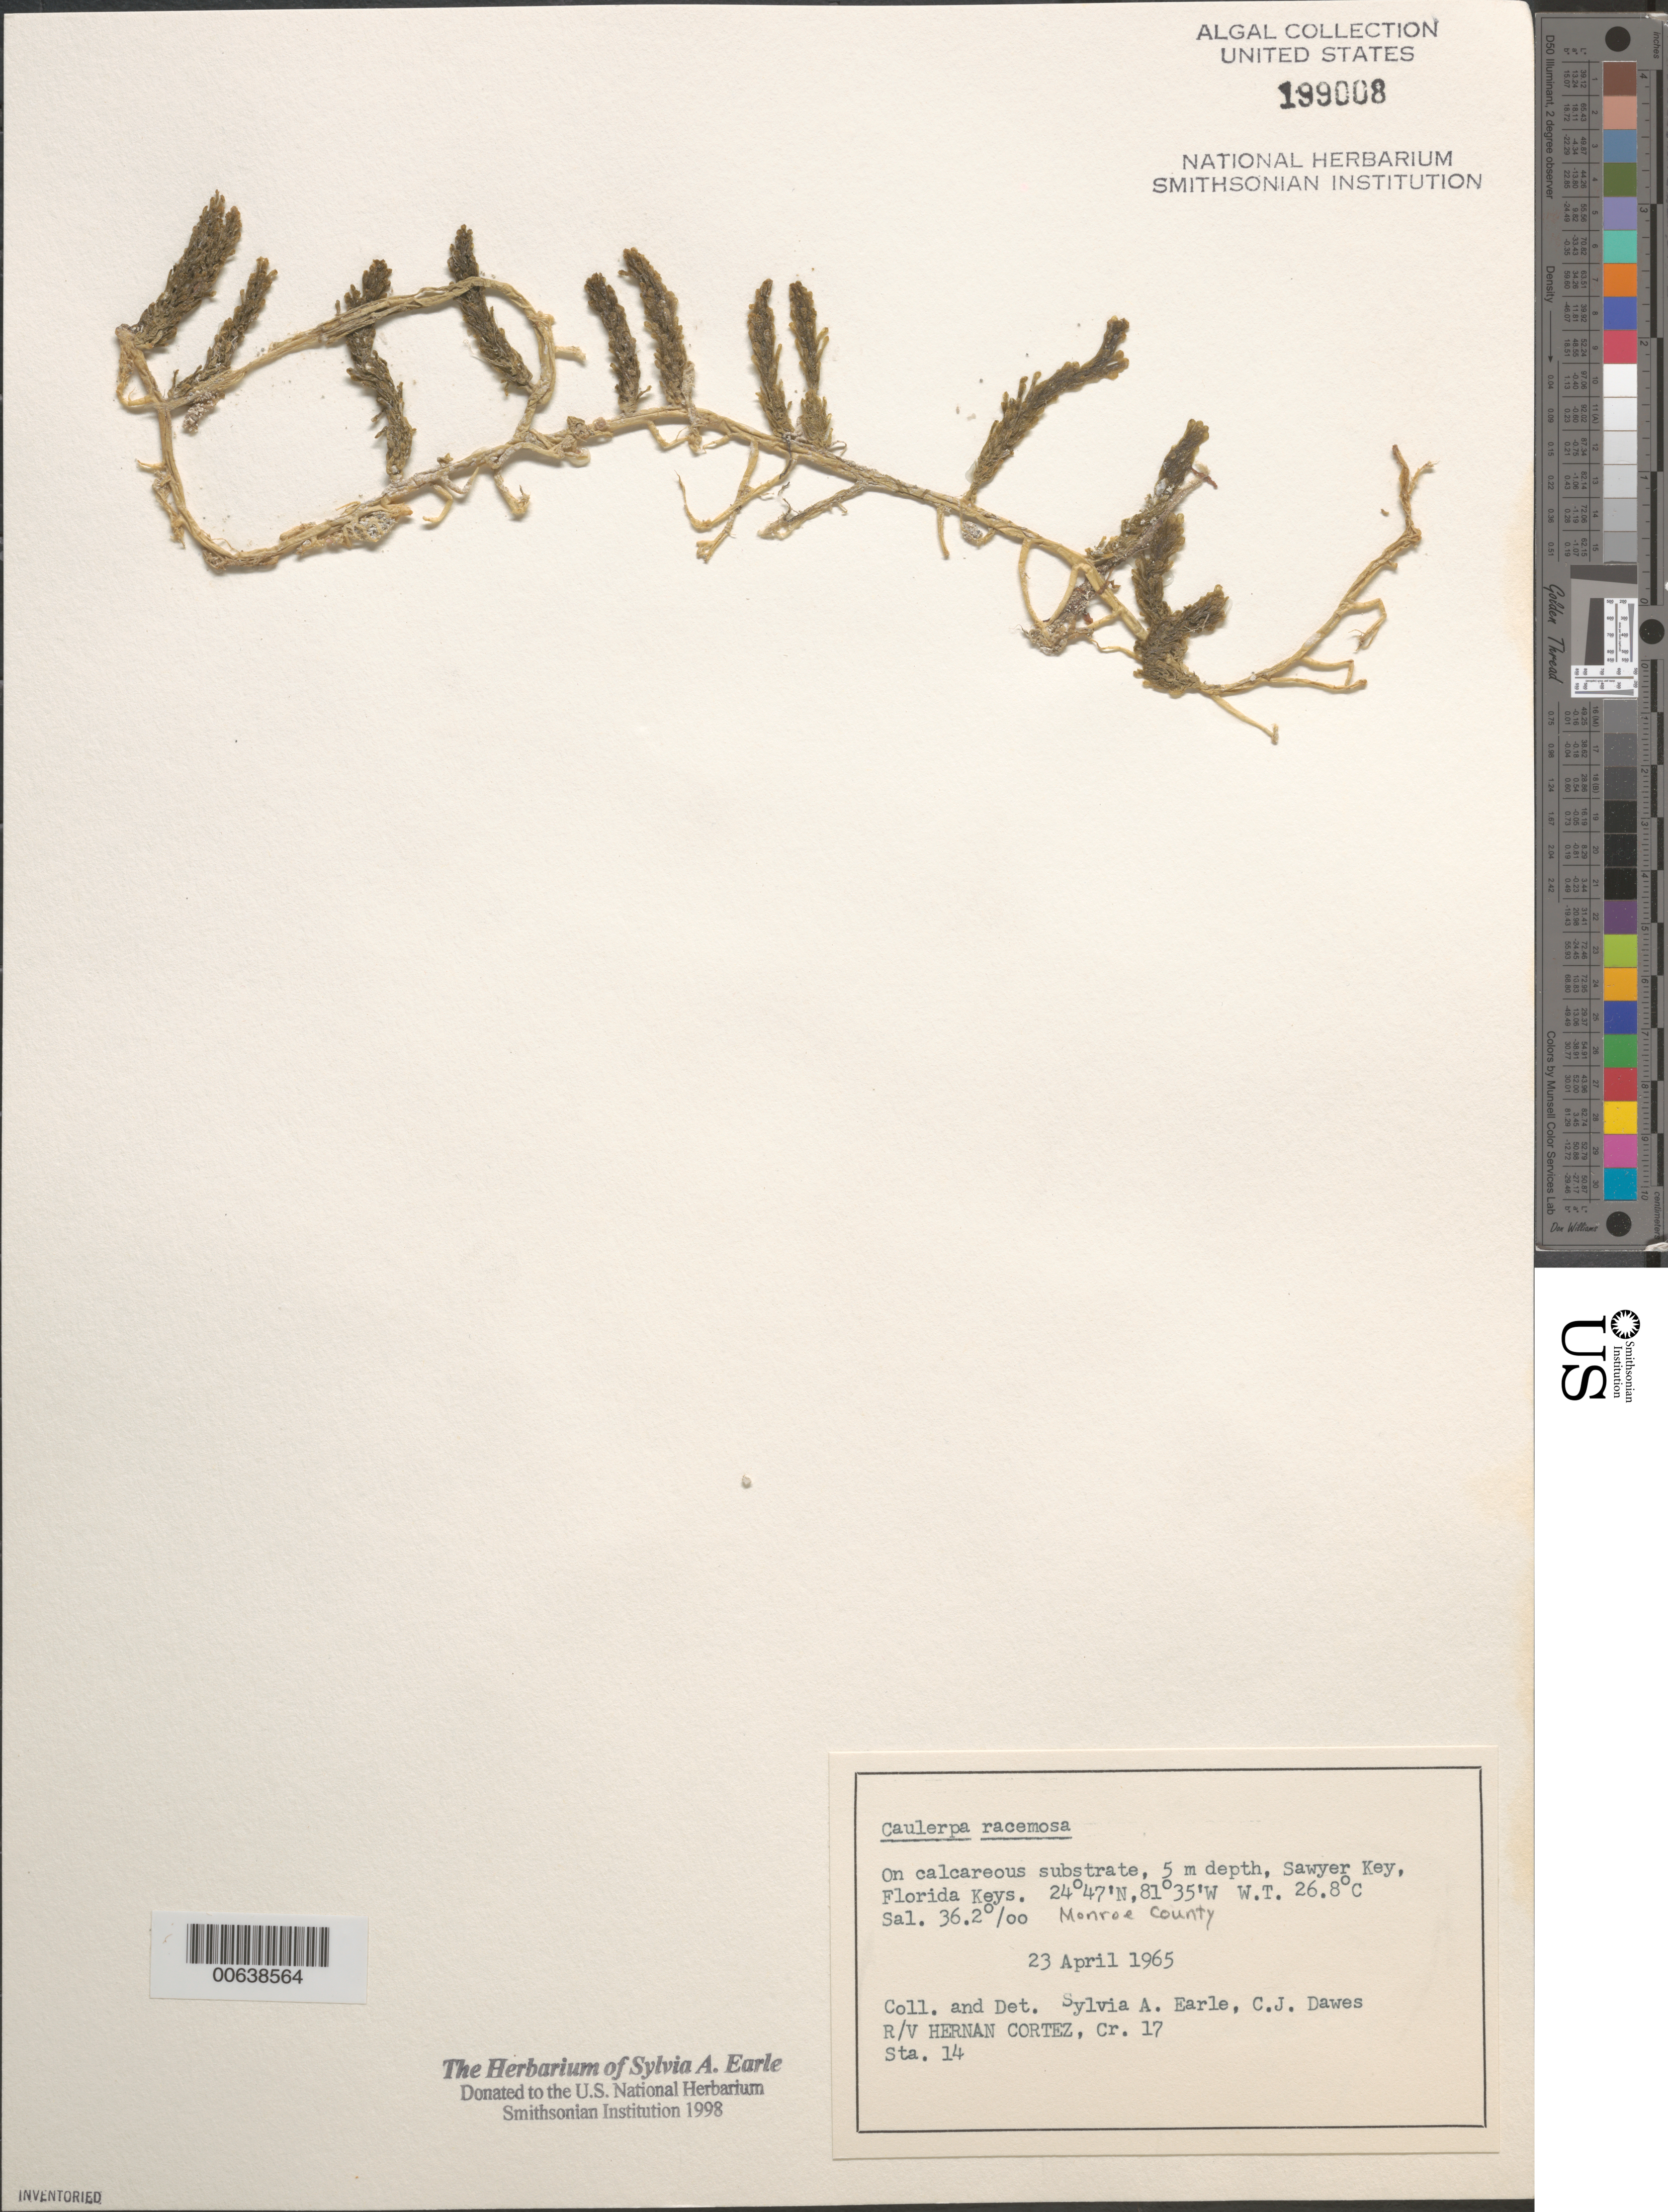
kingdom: Plantae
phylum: Chlorophyta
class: Ulvophyceae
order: Bryopsidales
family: Caulerpaceae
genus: Caulerpa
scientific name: Caulerpa racemosa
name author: (Forssk.) J. Agardh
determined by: Earle, S. A.; Dawes, C. J.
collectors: S. A. Earle & C. Dawes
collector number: Station 14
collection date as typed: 23 Apr 1965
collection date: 1965-04-23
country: United States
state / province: Florida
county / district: Monroe County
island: Sawyer Key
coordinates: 24 47' N, 81 35' W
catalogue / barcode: US 199008